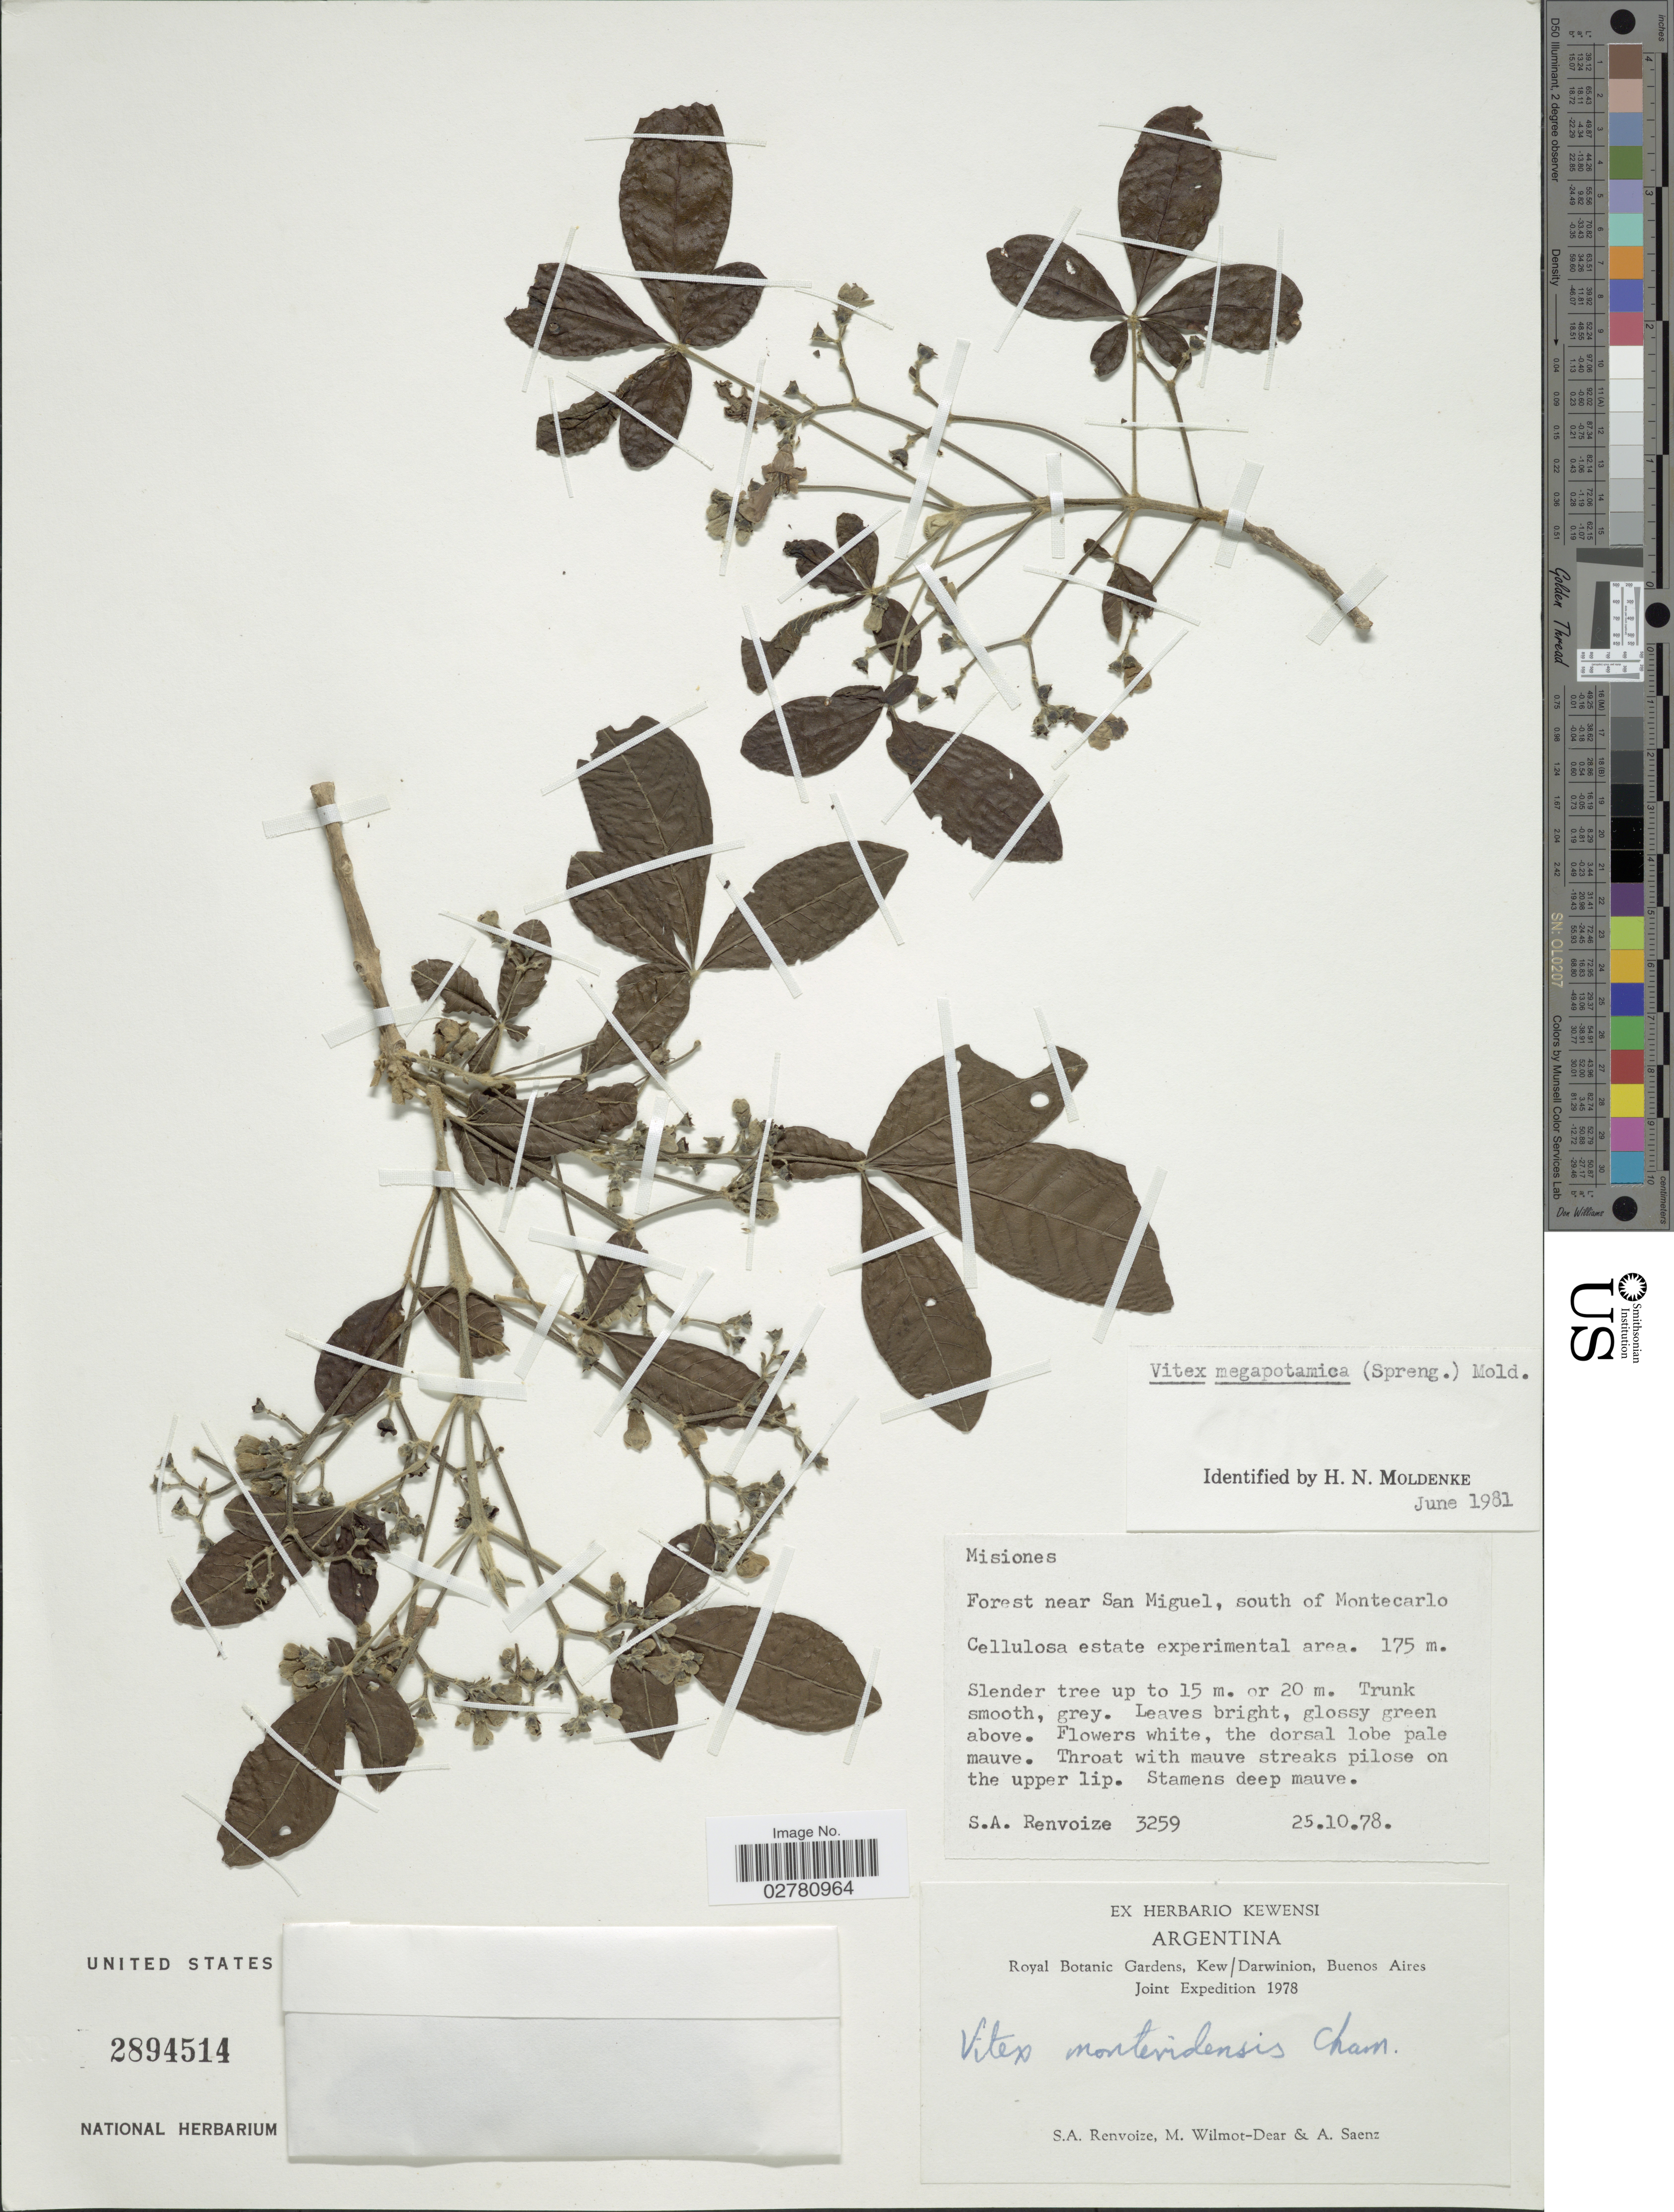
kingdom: Plantae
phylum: Tracheophyta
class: Magnoliopsida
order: Lamiales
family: Lamiaceae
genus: Vitex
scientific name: Vitex megapotamica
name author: (Spreng.) Moldenke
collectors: S. A. Renvoize, M. Wilmot-Dear & A. Saenz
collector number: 3259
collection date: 1978-10-25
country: Argentina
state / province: Misiones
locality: Forest near San Miguel, south of Montecarlo. Cellulosa estate experimental area.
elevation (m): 175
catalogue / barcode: US 2894514